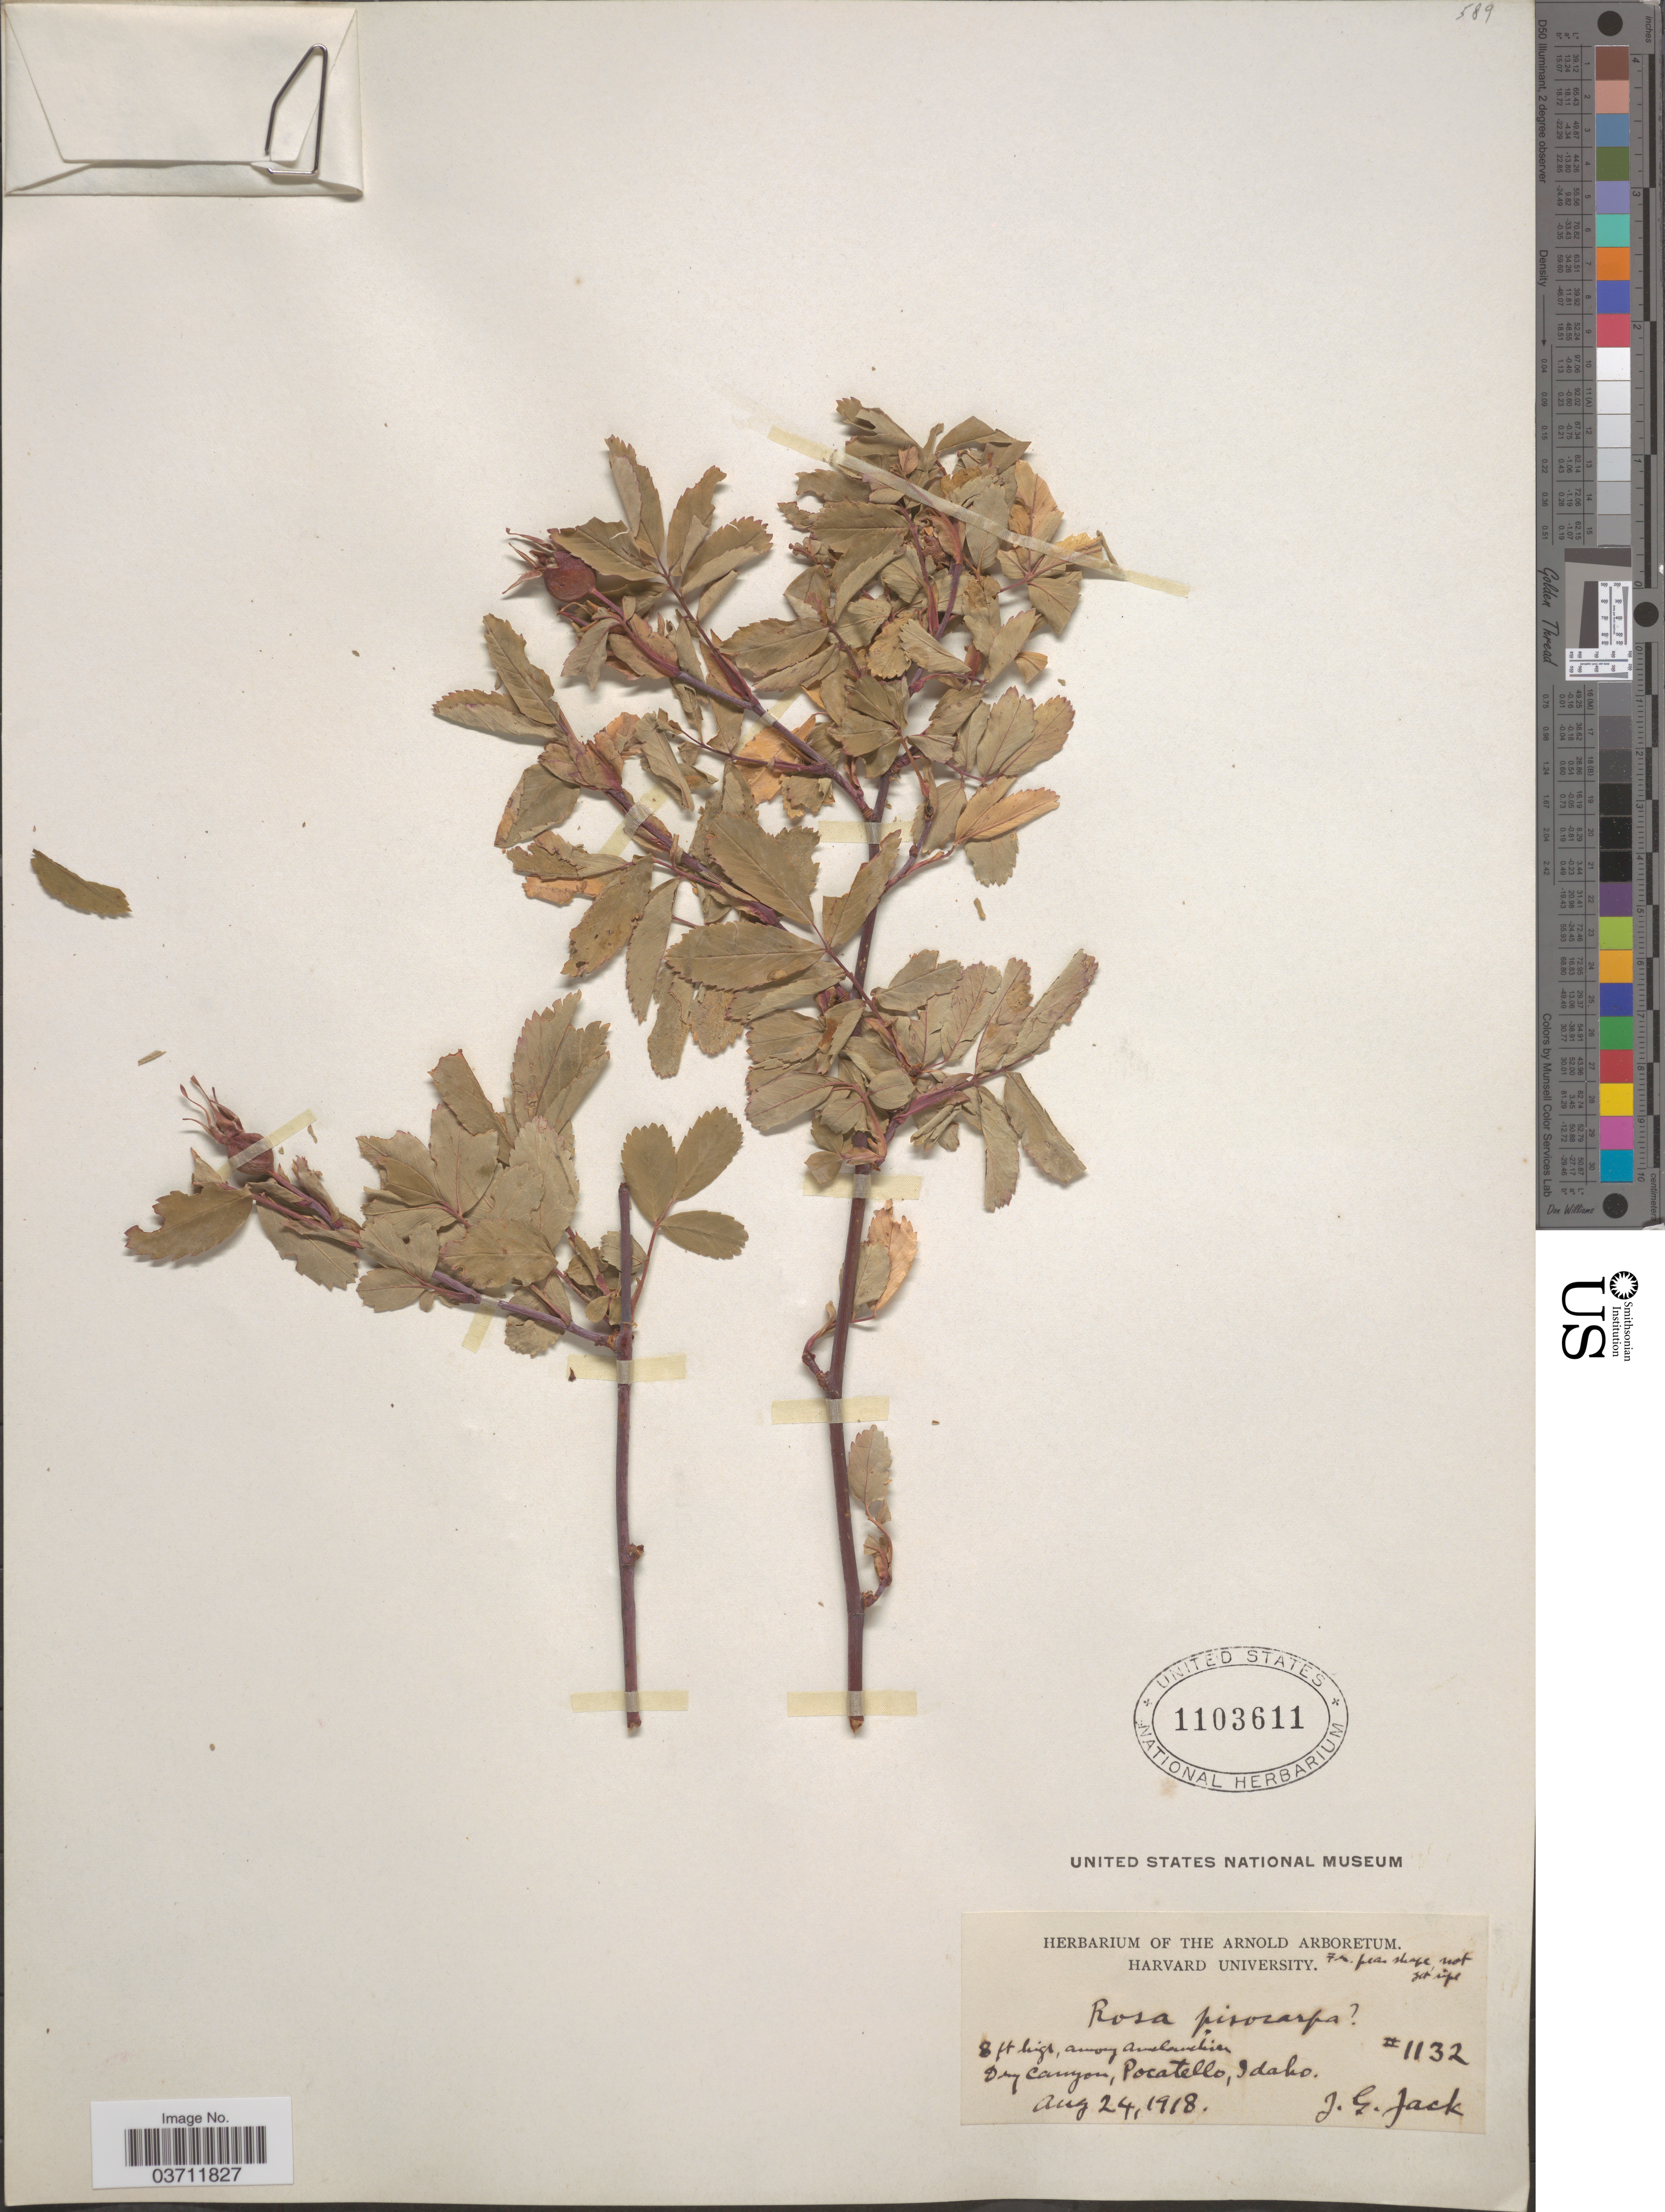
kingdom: Plantae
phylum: Tracheophyta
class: Magnoliopsida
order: Rosales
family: Rosaceae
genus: Rosa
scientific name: Rosa pisocarpa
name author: A. Gray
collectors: J. G. Jack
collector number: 1132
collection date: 1918-08-24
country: United States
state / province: Idaho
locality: Dry canyon, Pocatello.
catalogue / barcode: US 1103611